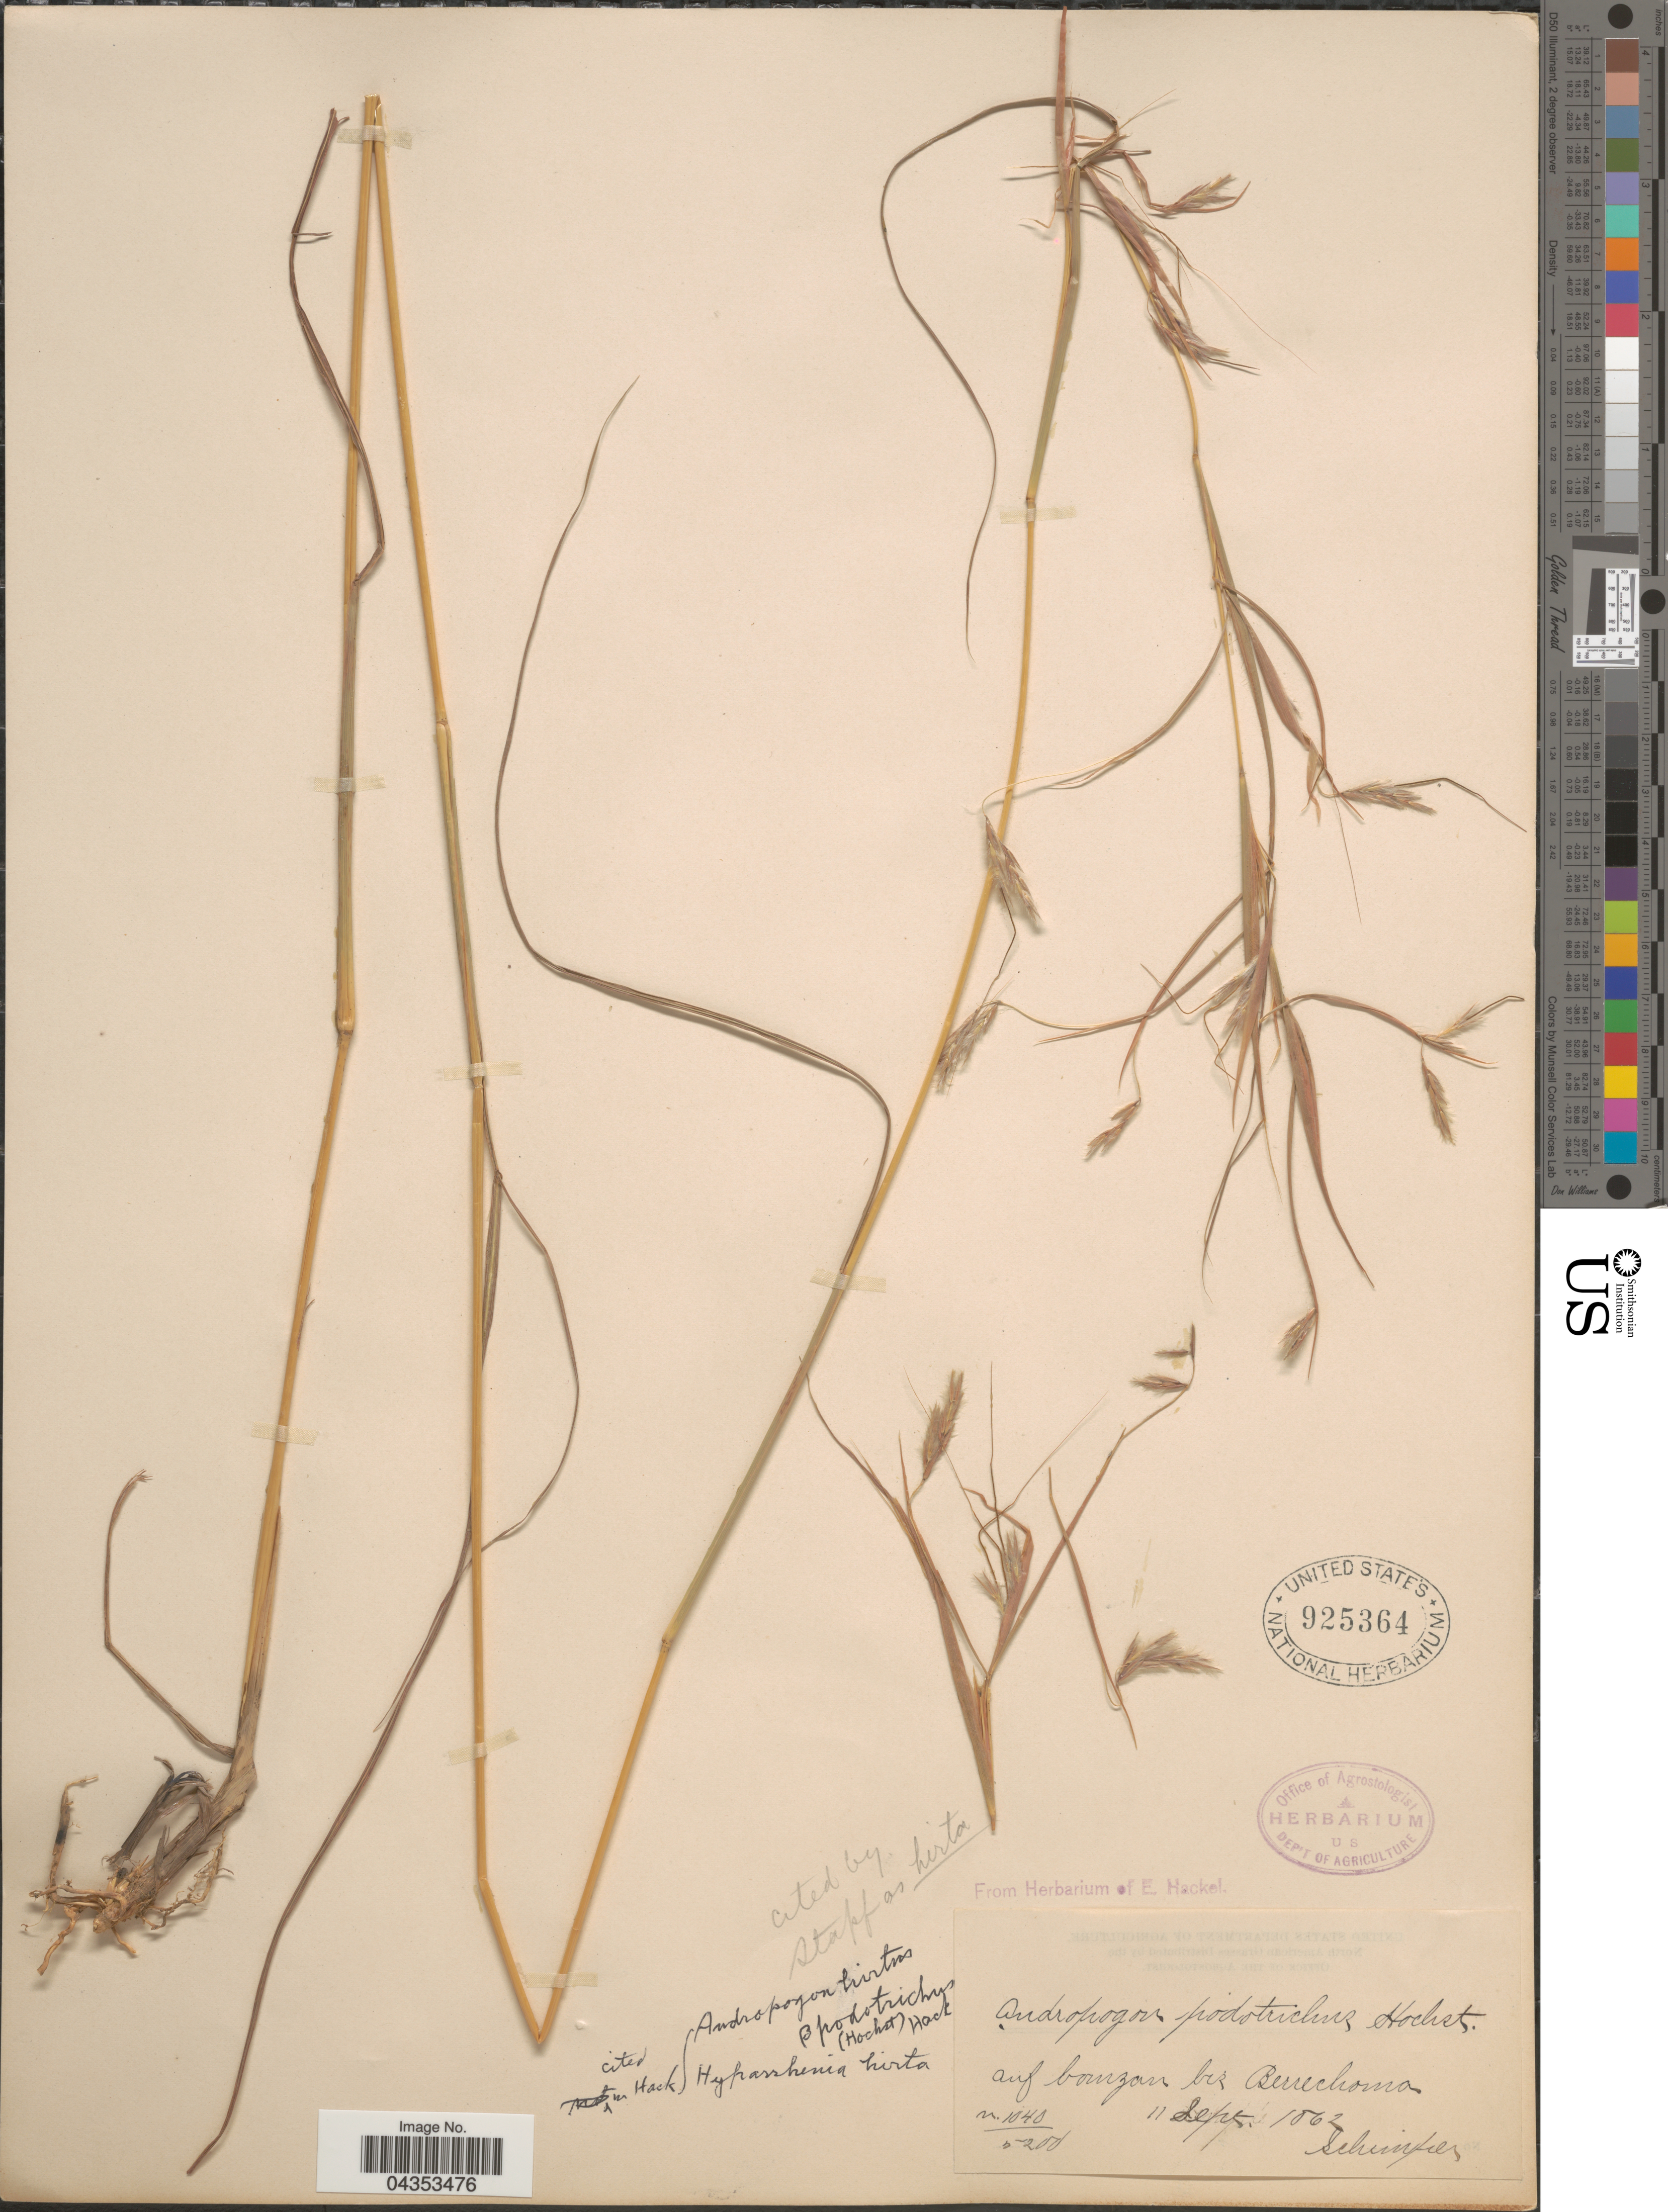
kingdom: Plantae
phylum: Tracheophyta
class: Liliopsida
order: Poales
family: Poaceae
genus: Hyparrhenia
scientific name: Hyparrhenia hirta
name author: (L.) Stapf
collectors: -. Schimper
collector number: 1040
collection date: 1862-09-11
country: Ethiopia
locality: Auf bourzan [interpreted] bei [interpreted] Berrechowa.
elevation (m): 1585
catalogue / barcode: US 925364